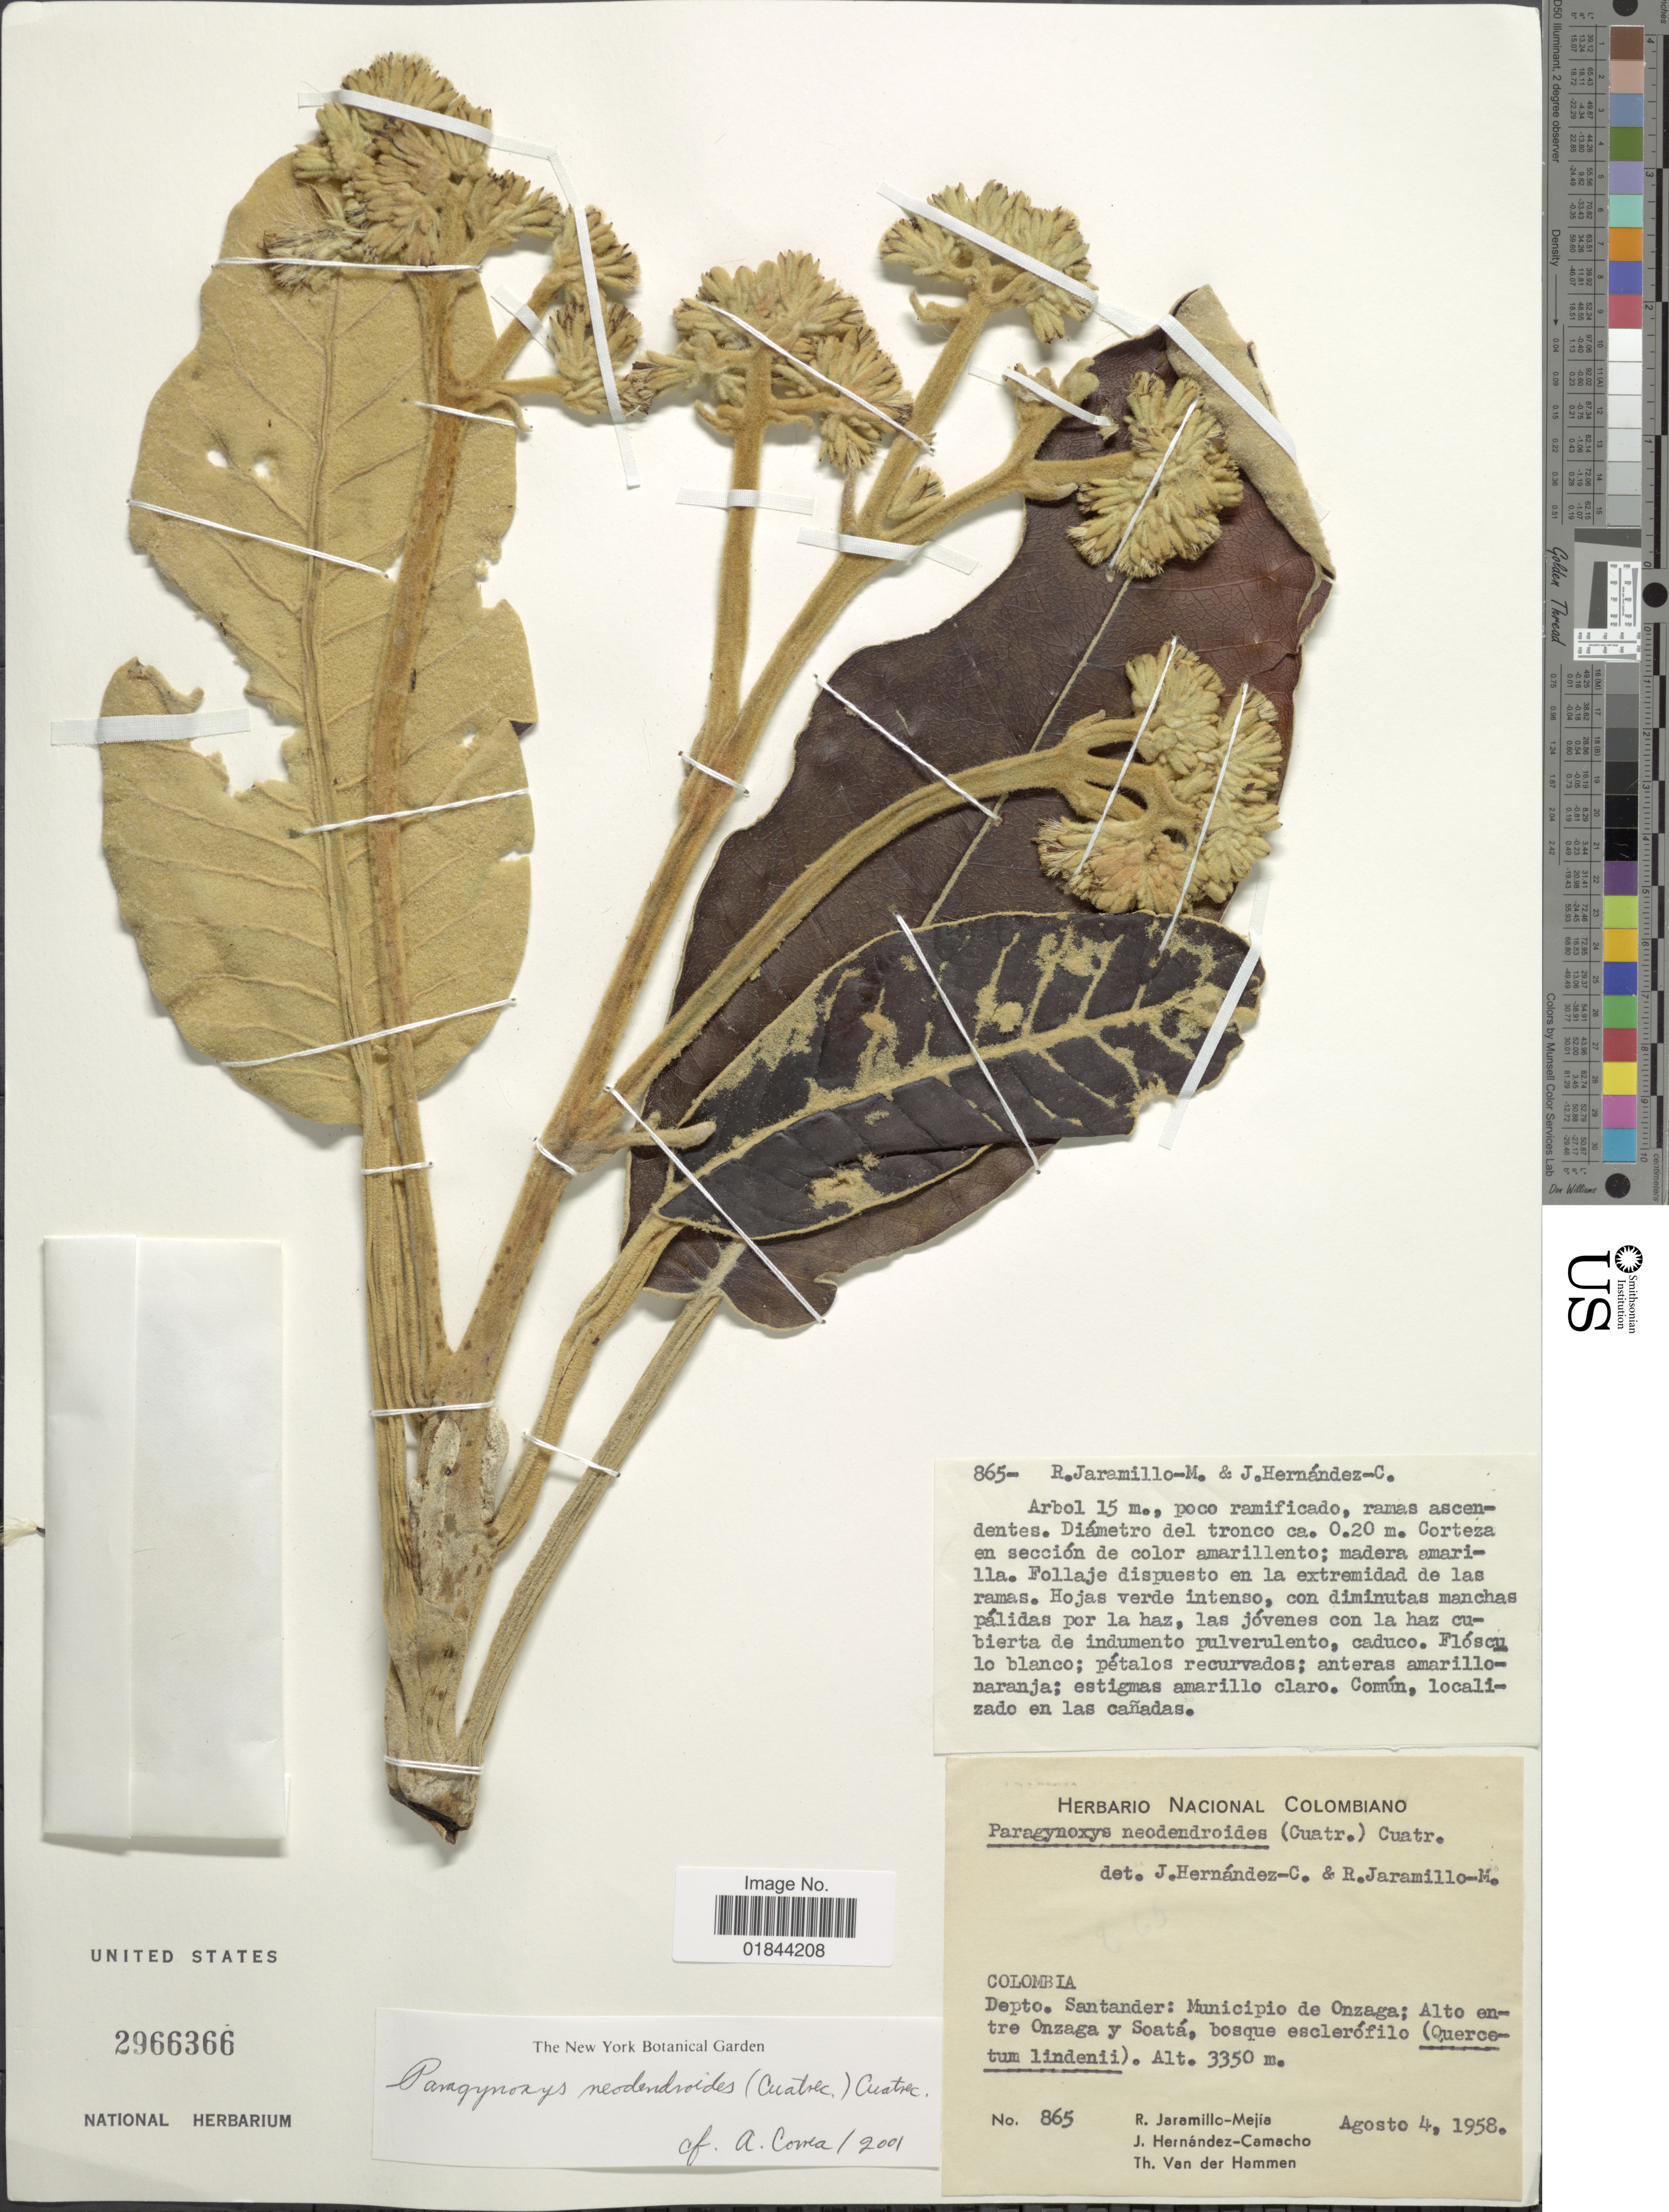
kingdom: Plantae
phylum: Tracheophyta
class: Magnoliopsida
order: Asterales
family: Asteraceae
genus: Paragynoxys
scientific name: Paragynoxys neodendroides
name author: (Cuatrec.) Cuatrec.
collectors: R. Jaramillo M., J. Hernandez Camacho & T. Hammen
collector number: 865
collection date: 1958-08-04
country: Colombia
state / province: Santander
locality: Municipio de Onzaga: Alto entre Onzaga y Soata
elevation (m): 3350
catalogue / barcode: US 2966366